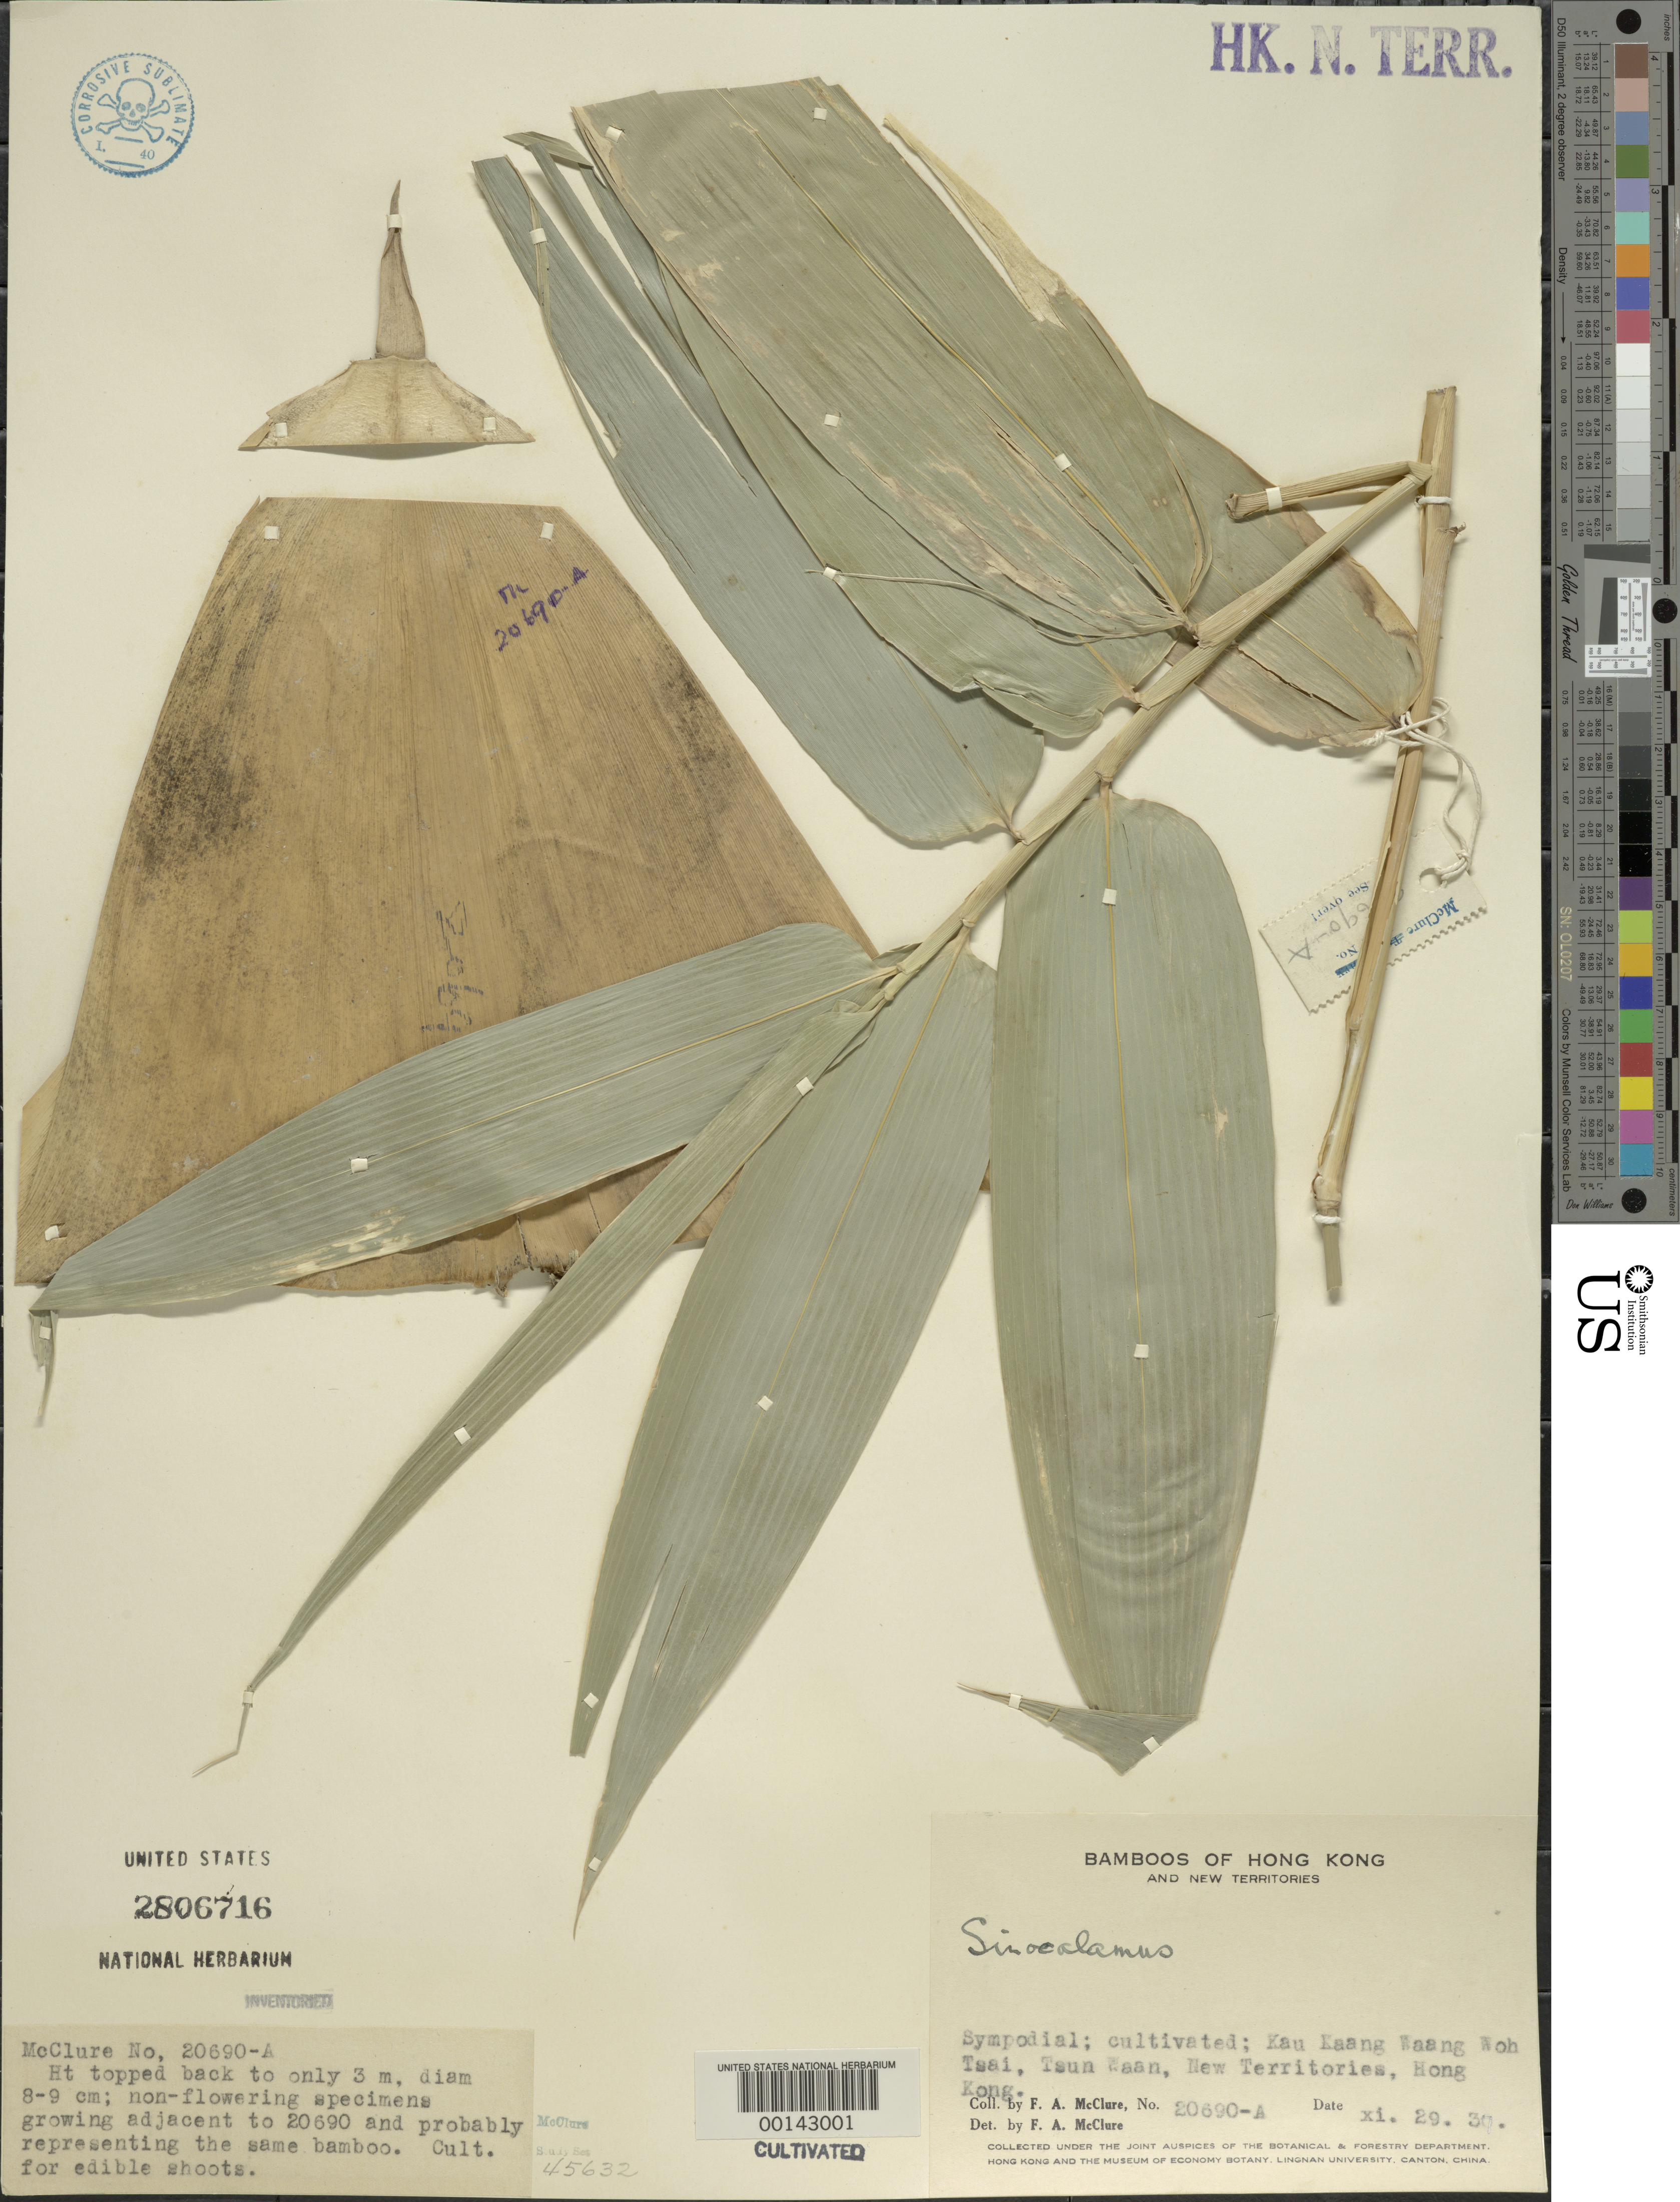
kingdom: Plantae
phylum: Tracheophyta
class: Liliopsida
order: Poales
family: Poaceae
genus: Sinocalamus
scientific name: Sinocalamus sp.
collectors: F. A. McClure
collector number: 20690 A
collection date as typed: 29 Nov 1937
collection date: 1937-11-29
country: China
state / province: Hong Kong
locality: Tsun Waan, Kau Kaang Waang Woh Tsai, oppostie Tsun Wann Village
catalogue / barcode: US 2806716